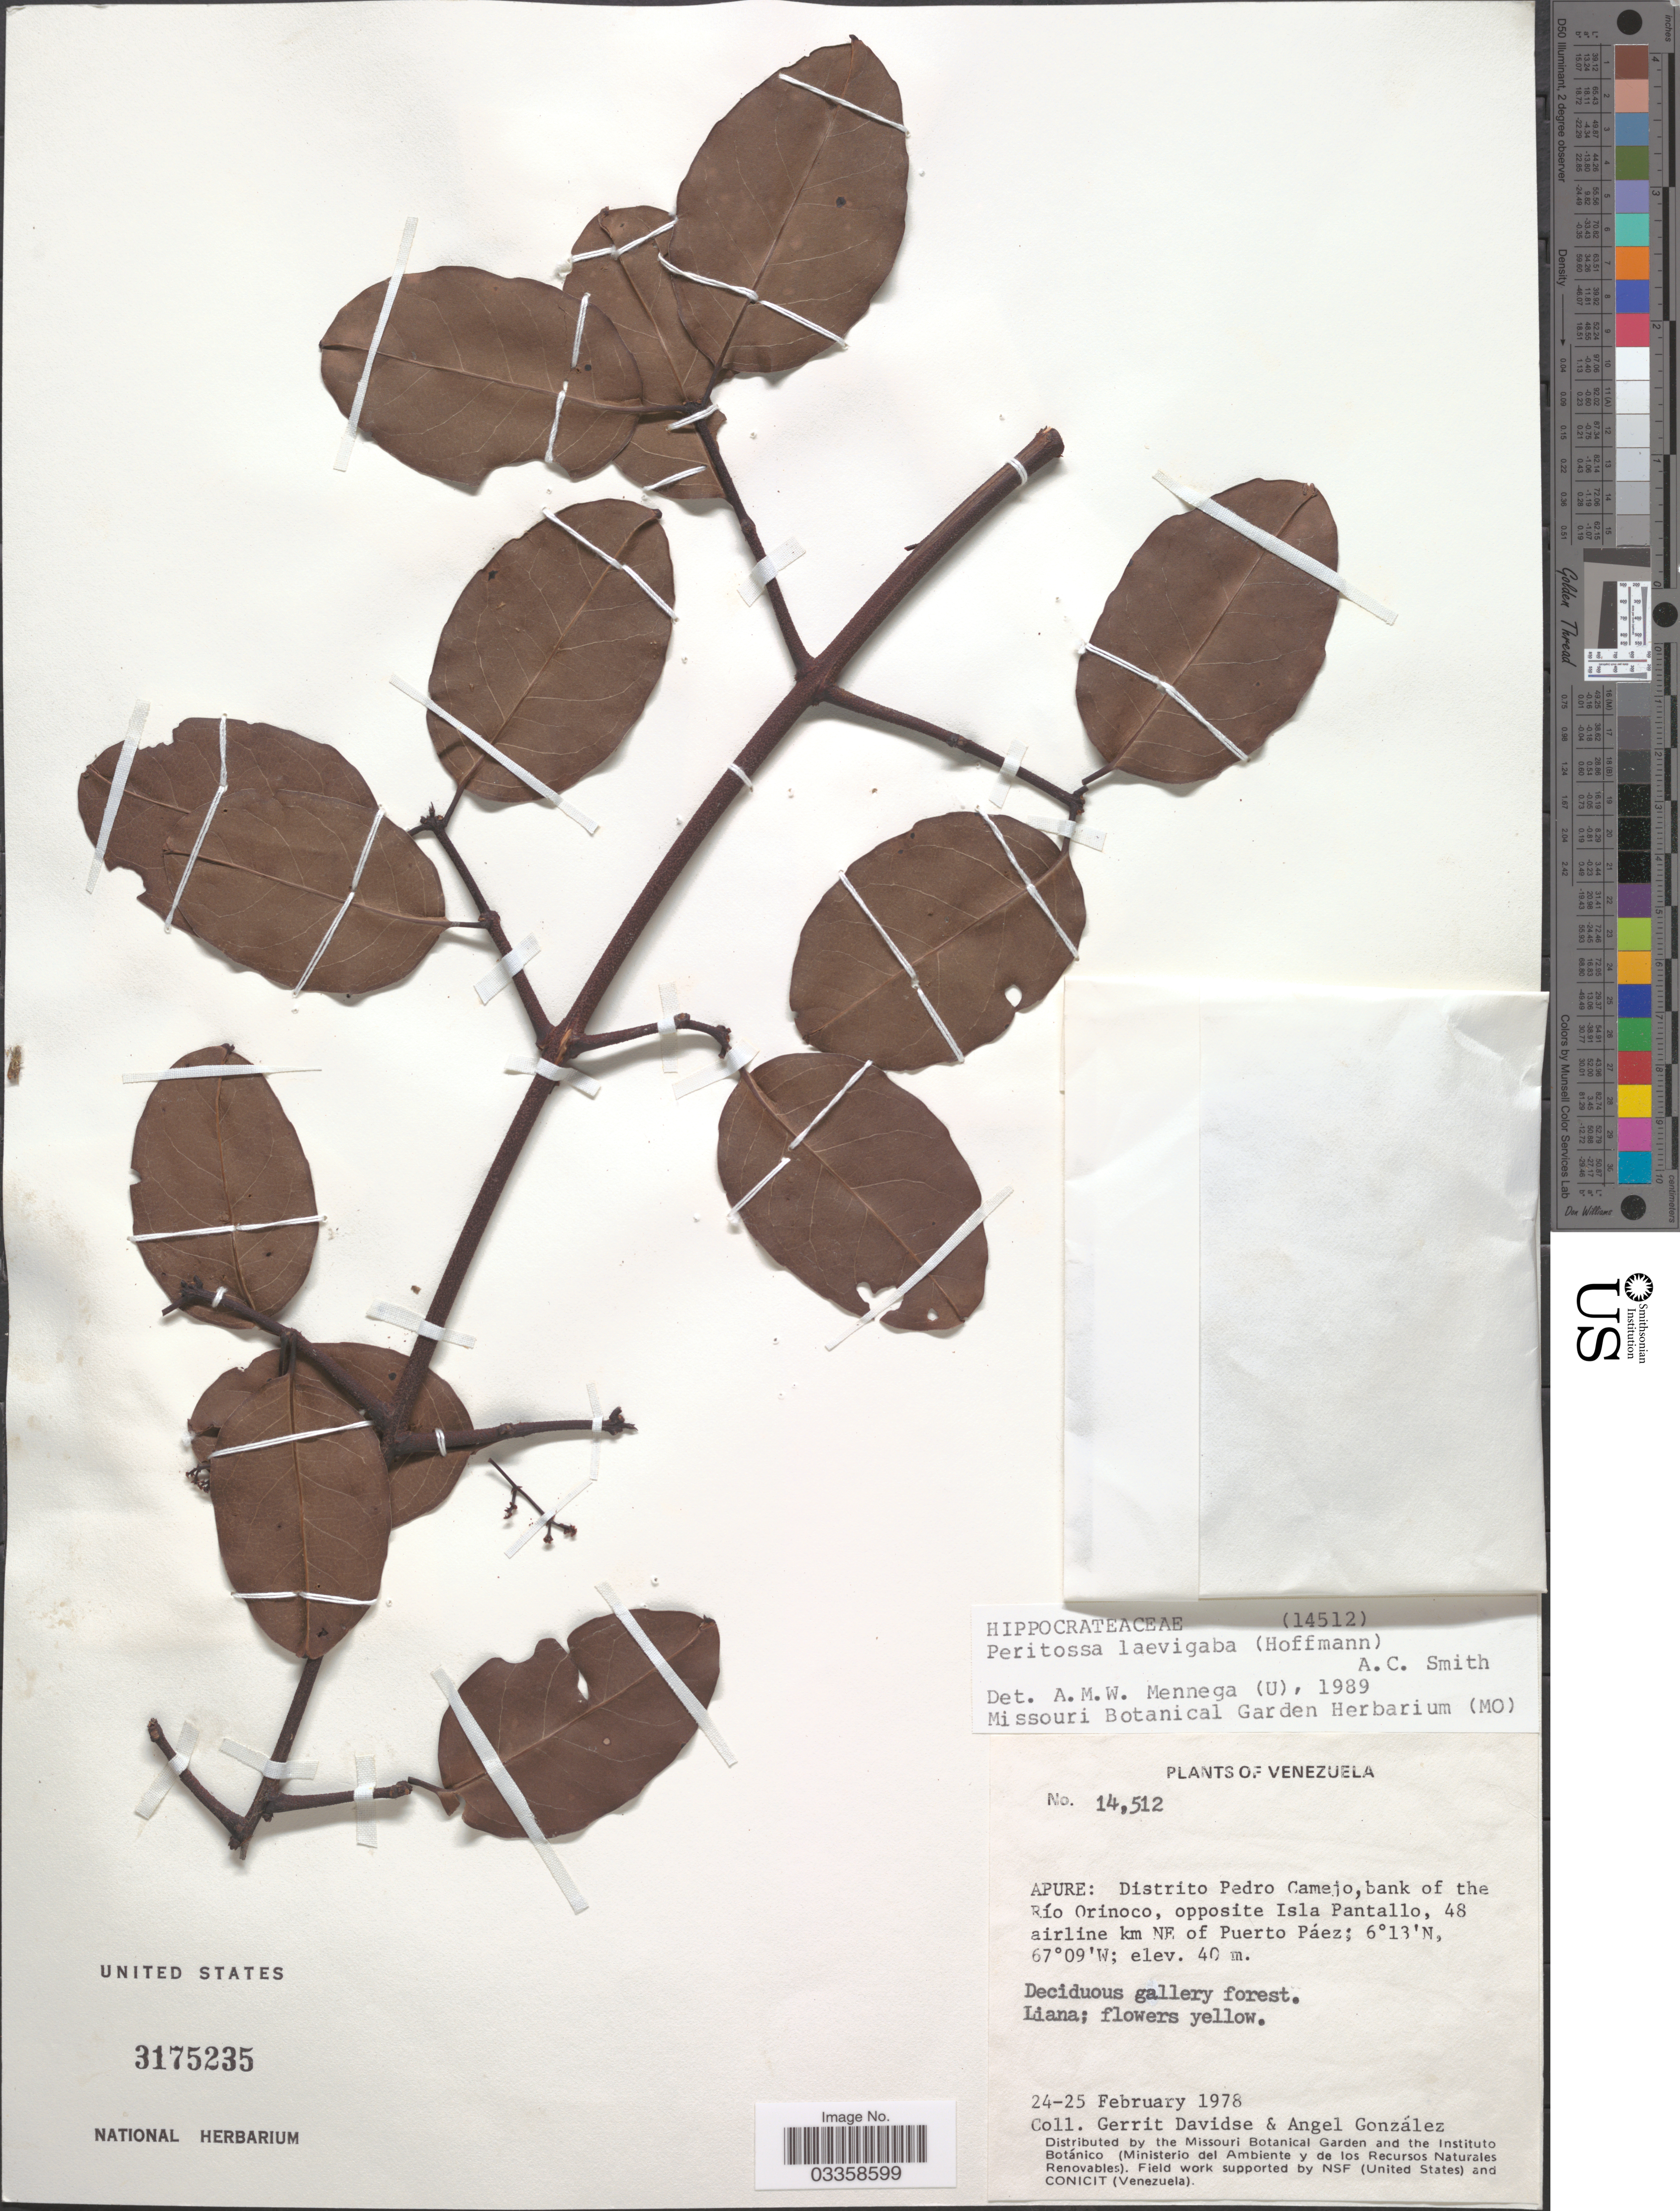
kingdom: Plantae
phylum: Tracheophyta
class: Magnoliopsida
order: Celastrales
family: Celastraceae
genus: Peritassa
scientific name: Peritassa laevigata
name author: (Hoffmanns. ex Link) A.C. Sm.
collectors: G. Davidse & A. C. González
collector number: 14512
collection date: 1978-02-24/1978-02-25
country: Venezuela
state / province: Apure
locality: Distrito Pedro Camejo, bank of the Río Orinoco, opposite Isla Pantallo, 48 airline km NE of Puerto Páez.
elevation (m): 40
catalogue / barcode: US 3175235